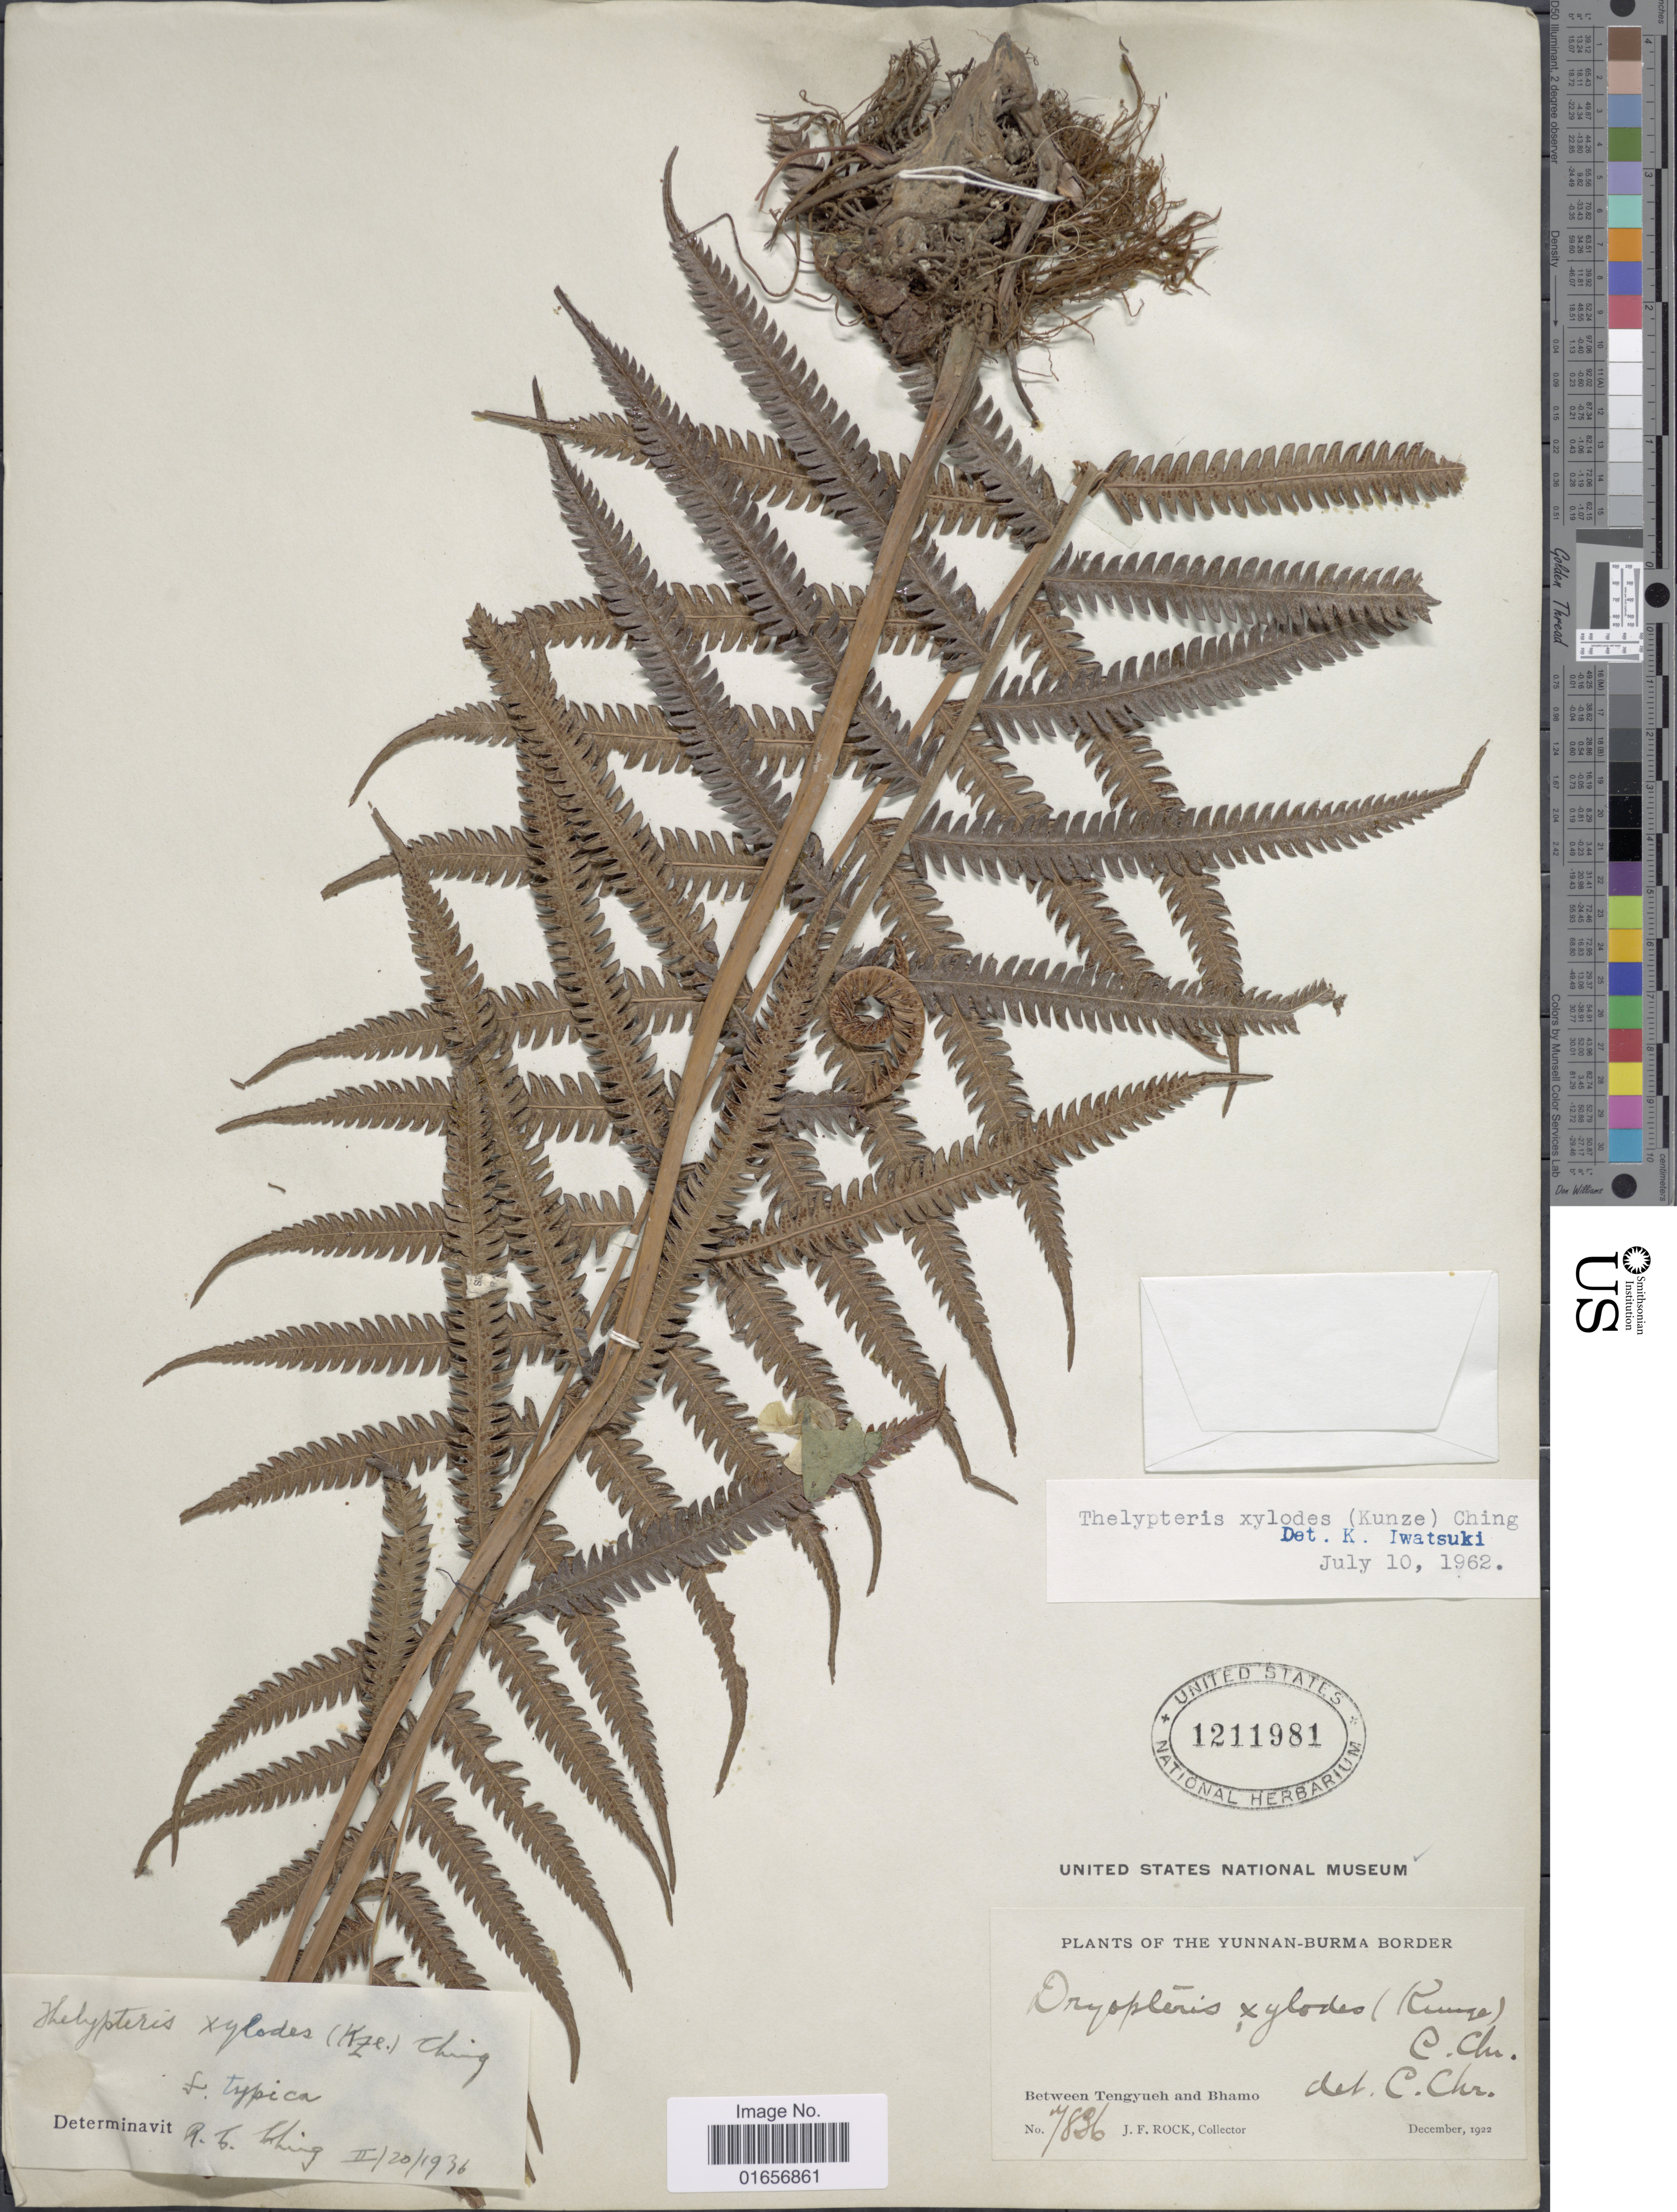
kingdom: Plantae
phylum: Tracheophyta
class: Polypodiopsida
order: Polypodiales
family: Thelypteridaceae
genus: Pseudocyclosorus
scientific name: Pseudocyclosorus tylodes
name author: (Kunze) Ching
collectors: J. Rock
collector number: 7836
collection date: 1922-12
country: China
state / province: Yunnan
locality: Yunnan- Burma Border, between Tengyueh and Bhamo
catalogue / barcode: US 1211981